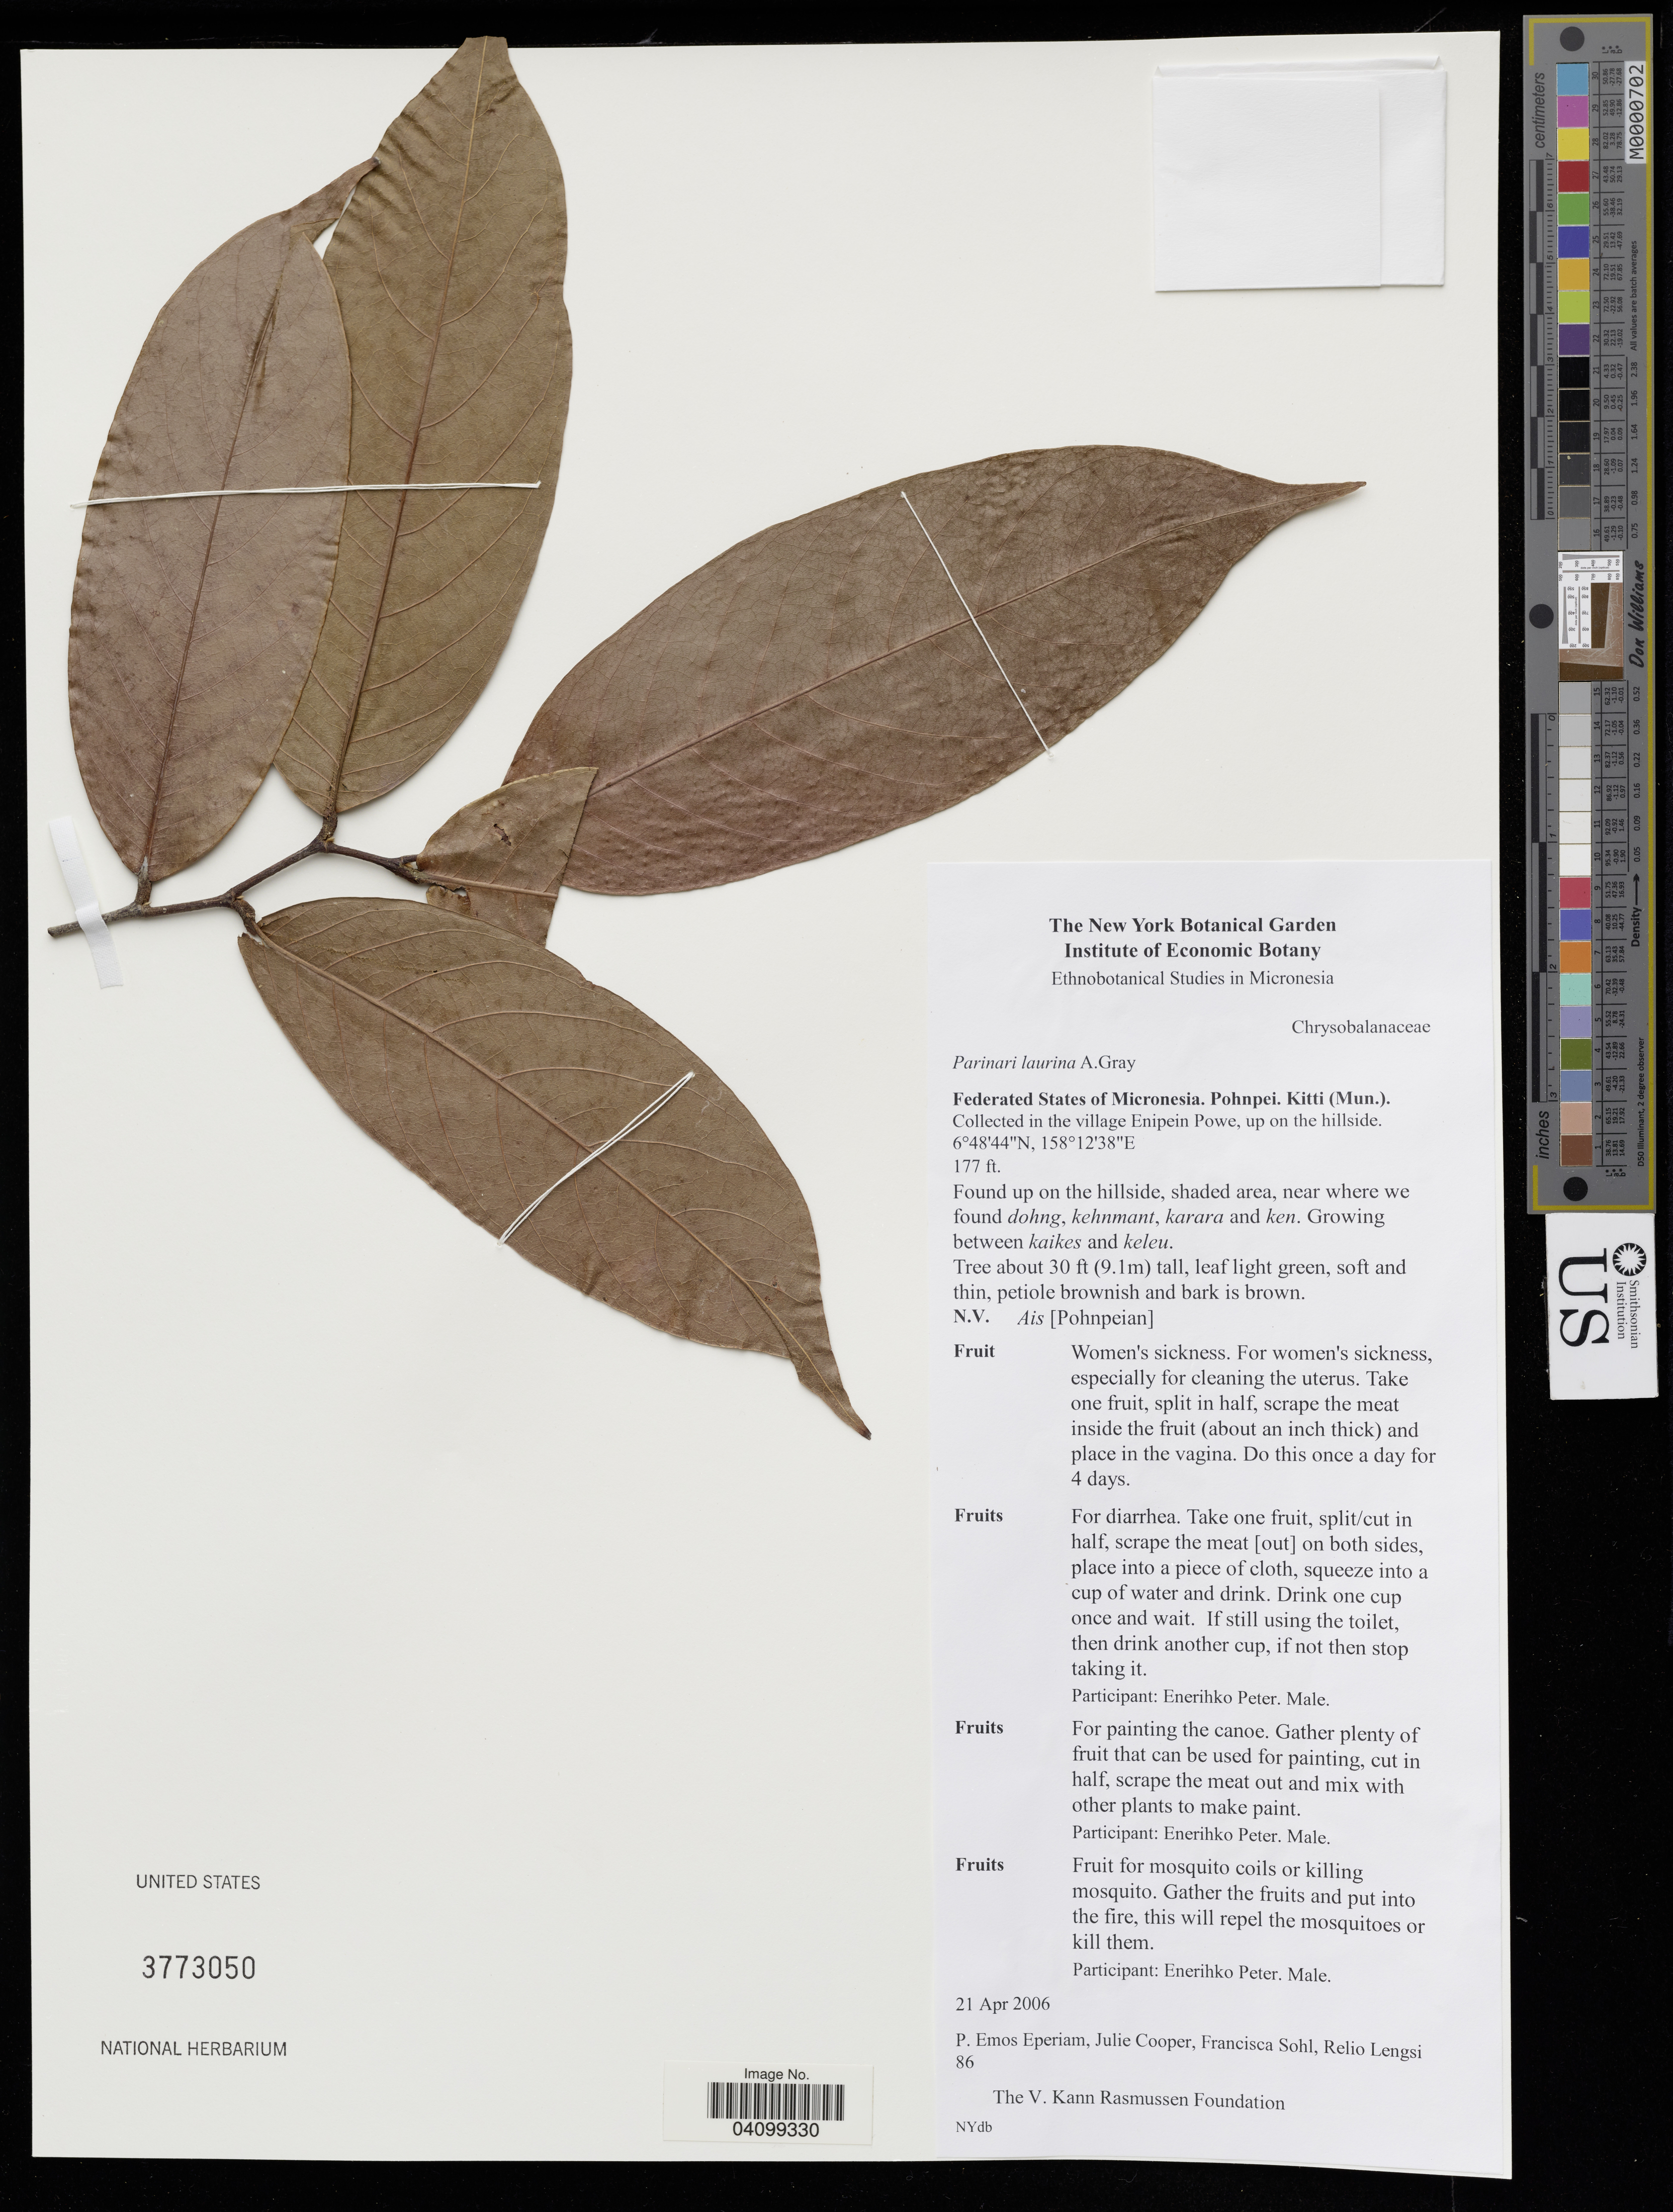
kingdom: Plantae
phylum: Tracheophyta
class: Magnoliopsida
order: Malpighiales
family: Chrysobalanaceae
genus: Parinari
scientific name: Parinari laurina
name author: A. Gray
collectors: P. Eperiam, J. Cooper, F. Sohl & R. Lengsi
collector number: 86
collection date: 2006-04-21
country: Micronesia, Federated States of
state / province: Pohnpei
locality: Kitti (Mun.), Collected in the village Enipein Powe, up on the hillside.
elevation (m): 54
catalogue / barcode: US 3773050